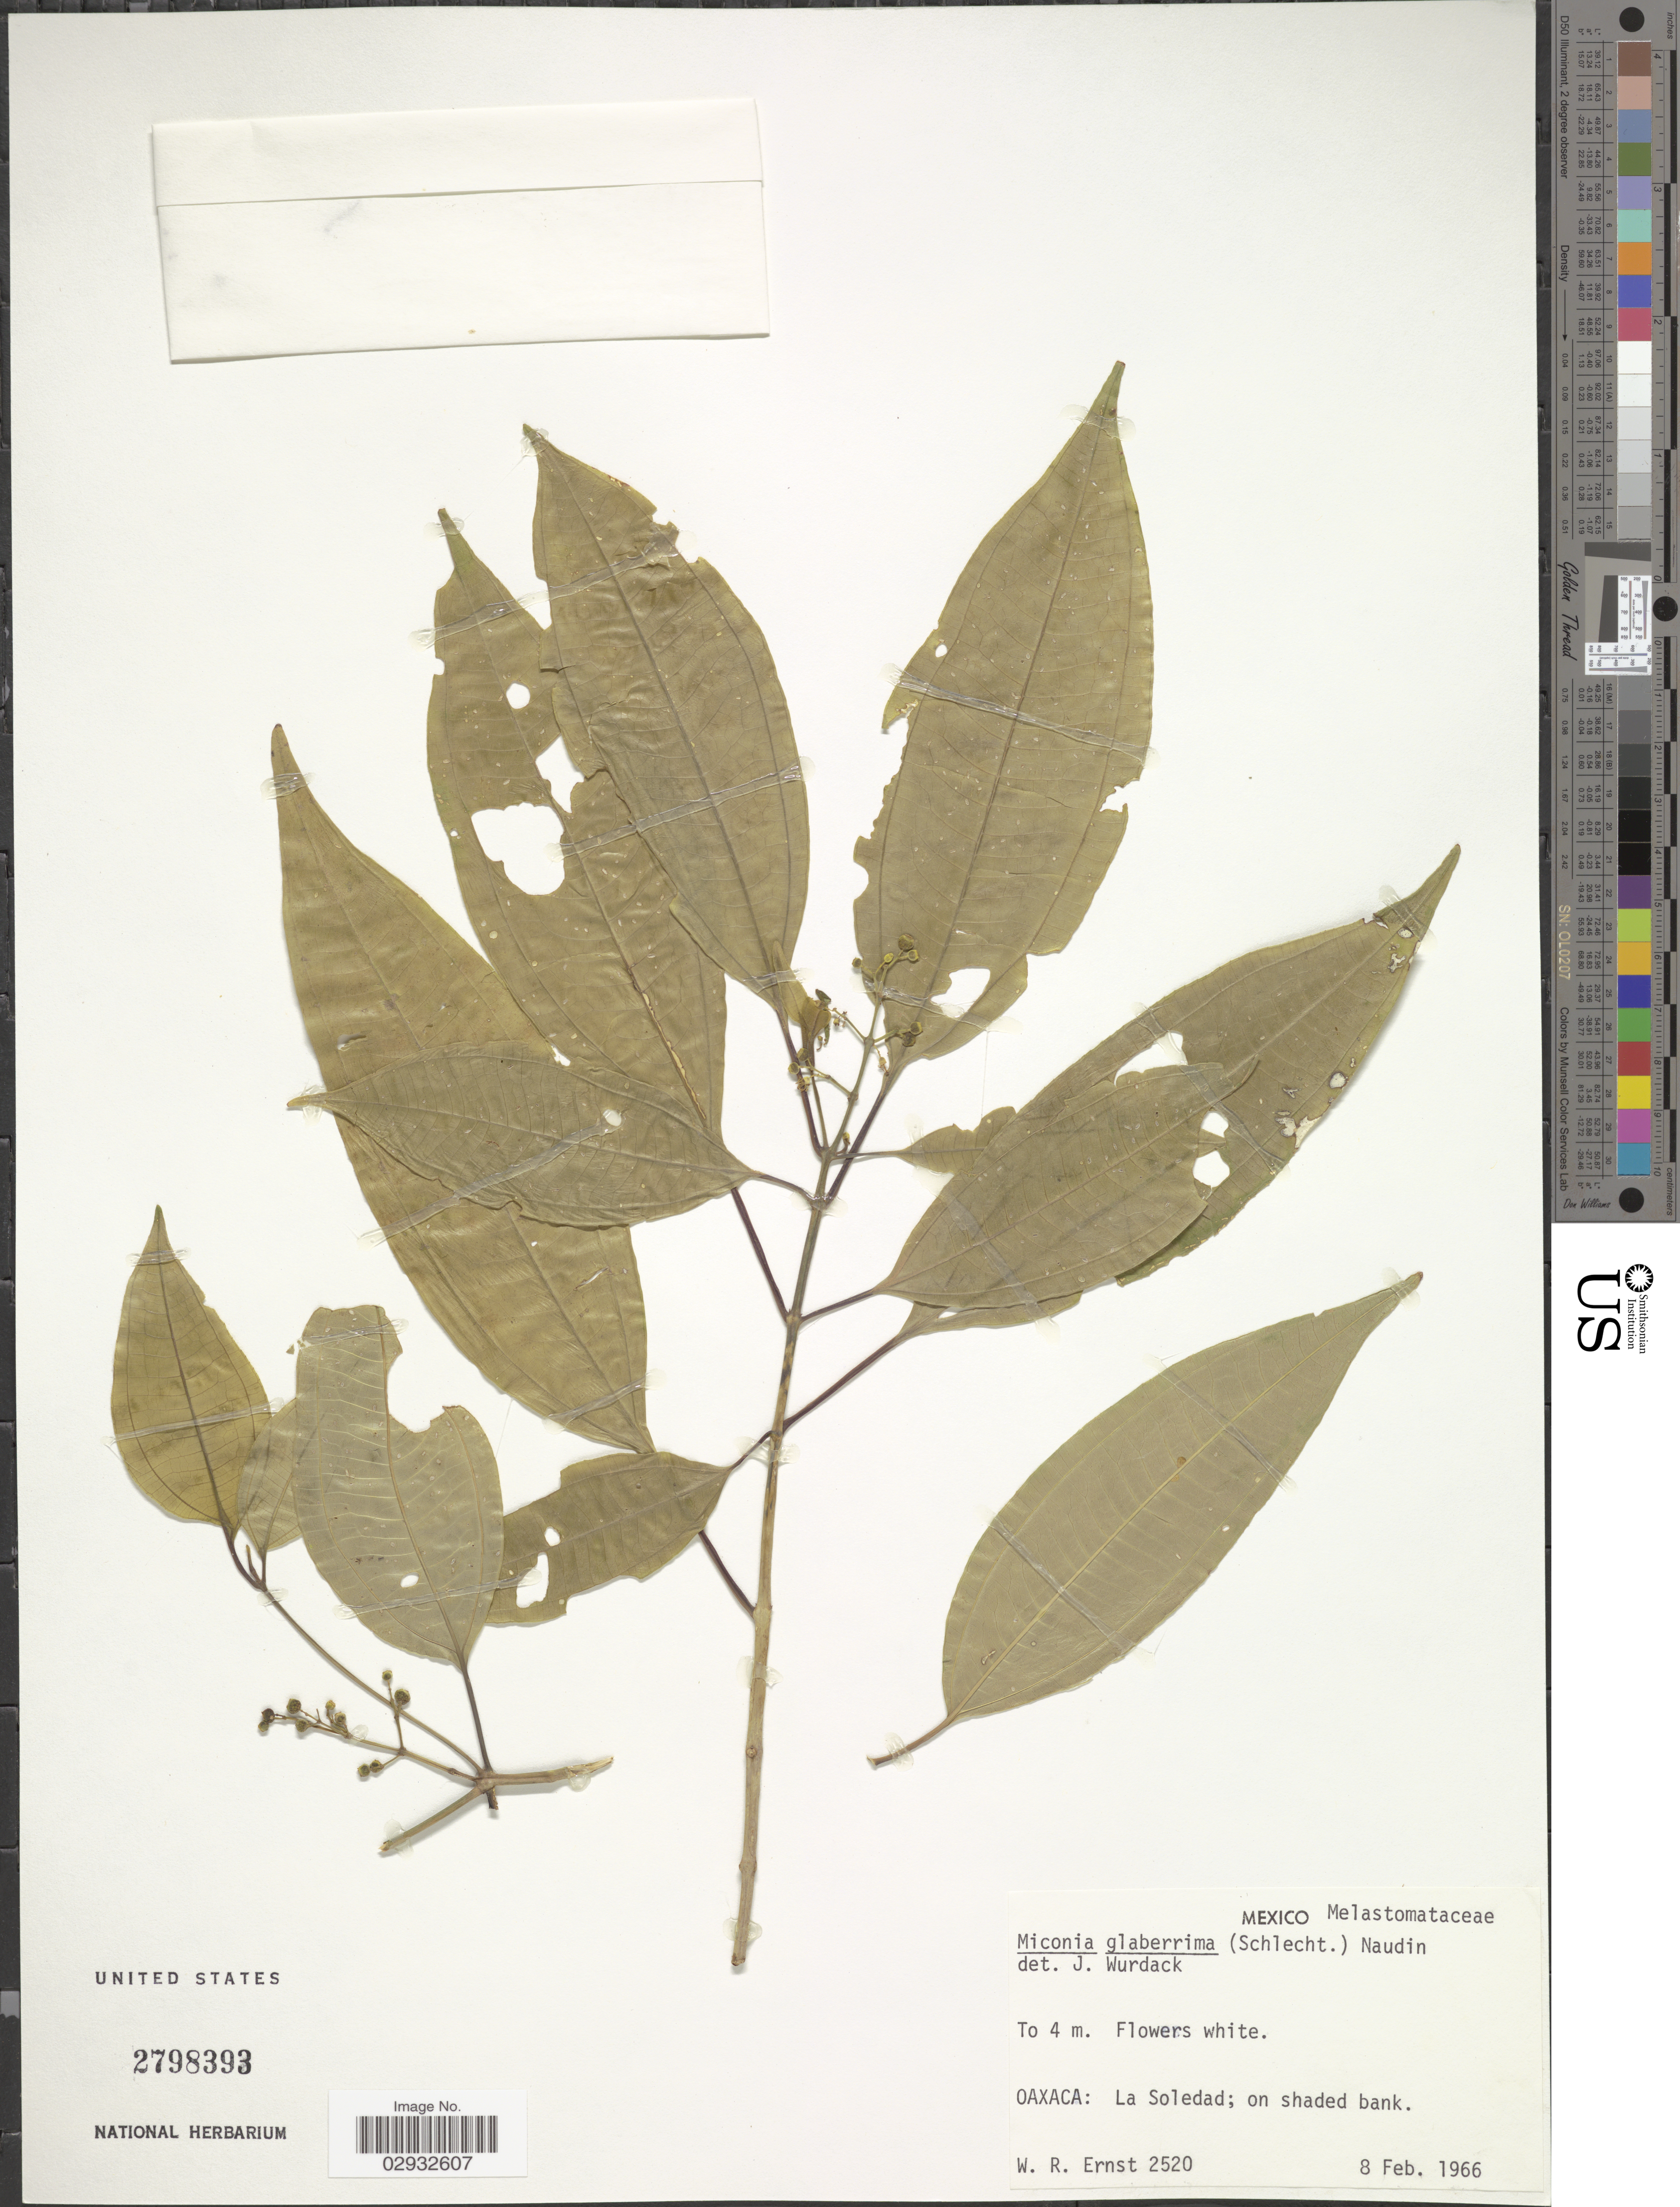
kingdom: Plantae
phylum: Tracheophyta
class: Magnoliopsida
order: Myrtales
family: Melastomataceae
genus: Miconia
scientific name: Miconia glaberrima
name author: (Schltdl.) Naudin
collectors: W. R. Ernst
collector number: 2520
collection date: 1966-02-08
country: Mexico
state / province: Oaxaca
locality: La Soledad.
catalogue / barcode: US 2798393